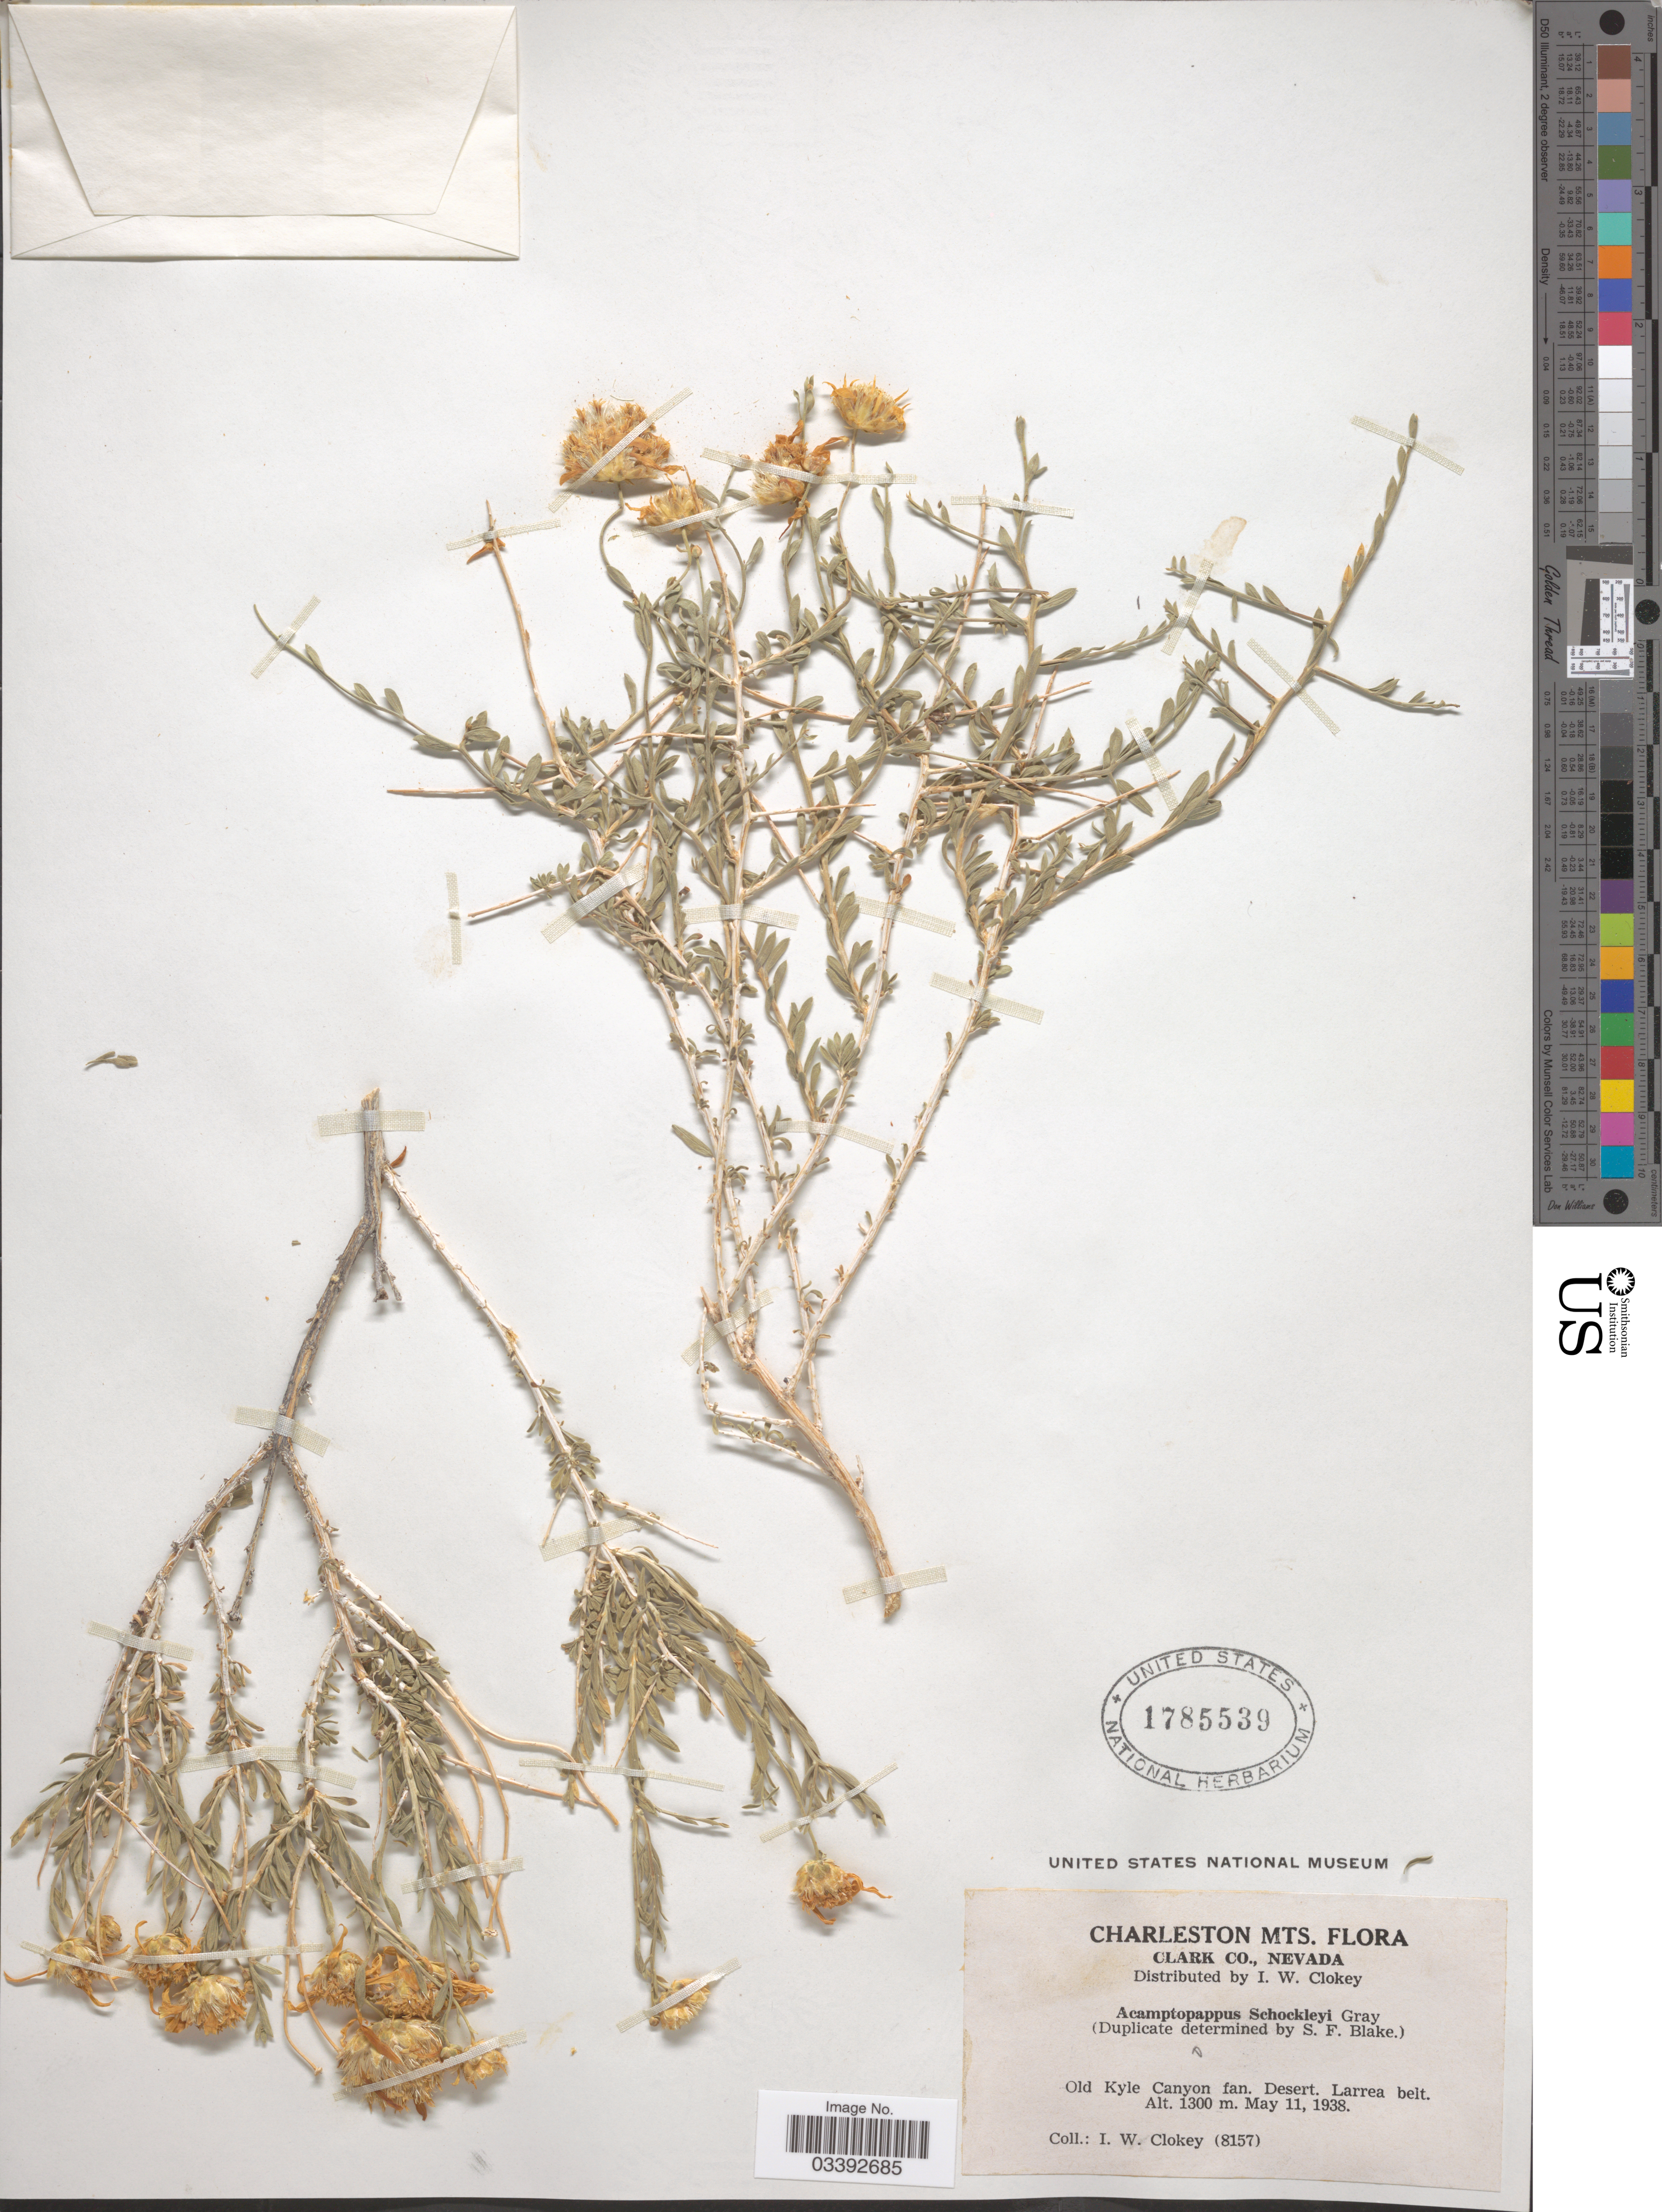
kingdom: Plantae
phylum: Tracheophyta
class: Magnoliopsida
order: Asterales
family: Asteraceae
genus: Acamptopappus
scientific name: Acamptopappus shockleyi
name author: A. Gray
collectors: I. W. Clokey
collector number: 8157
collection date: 1938-05-11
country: United States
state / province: Nevada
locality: Charleston Mts. Clark Co. Old Kyle Canyon fan. Desert. Larrea belt.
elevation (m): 1300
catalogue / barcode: US 1785539